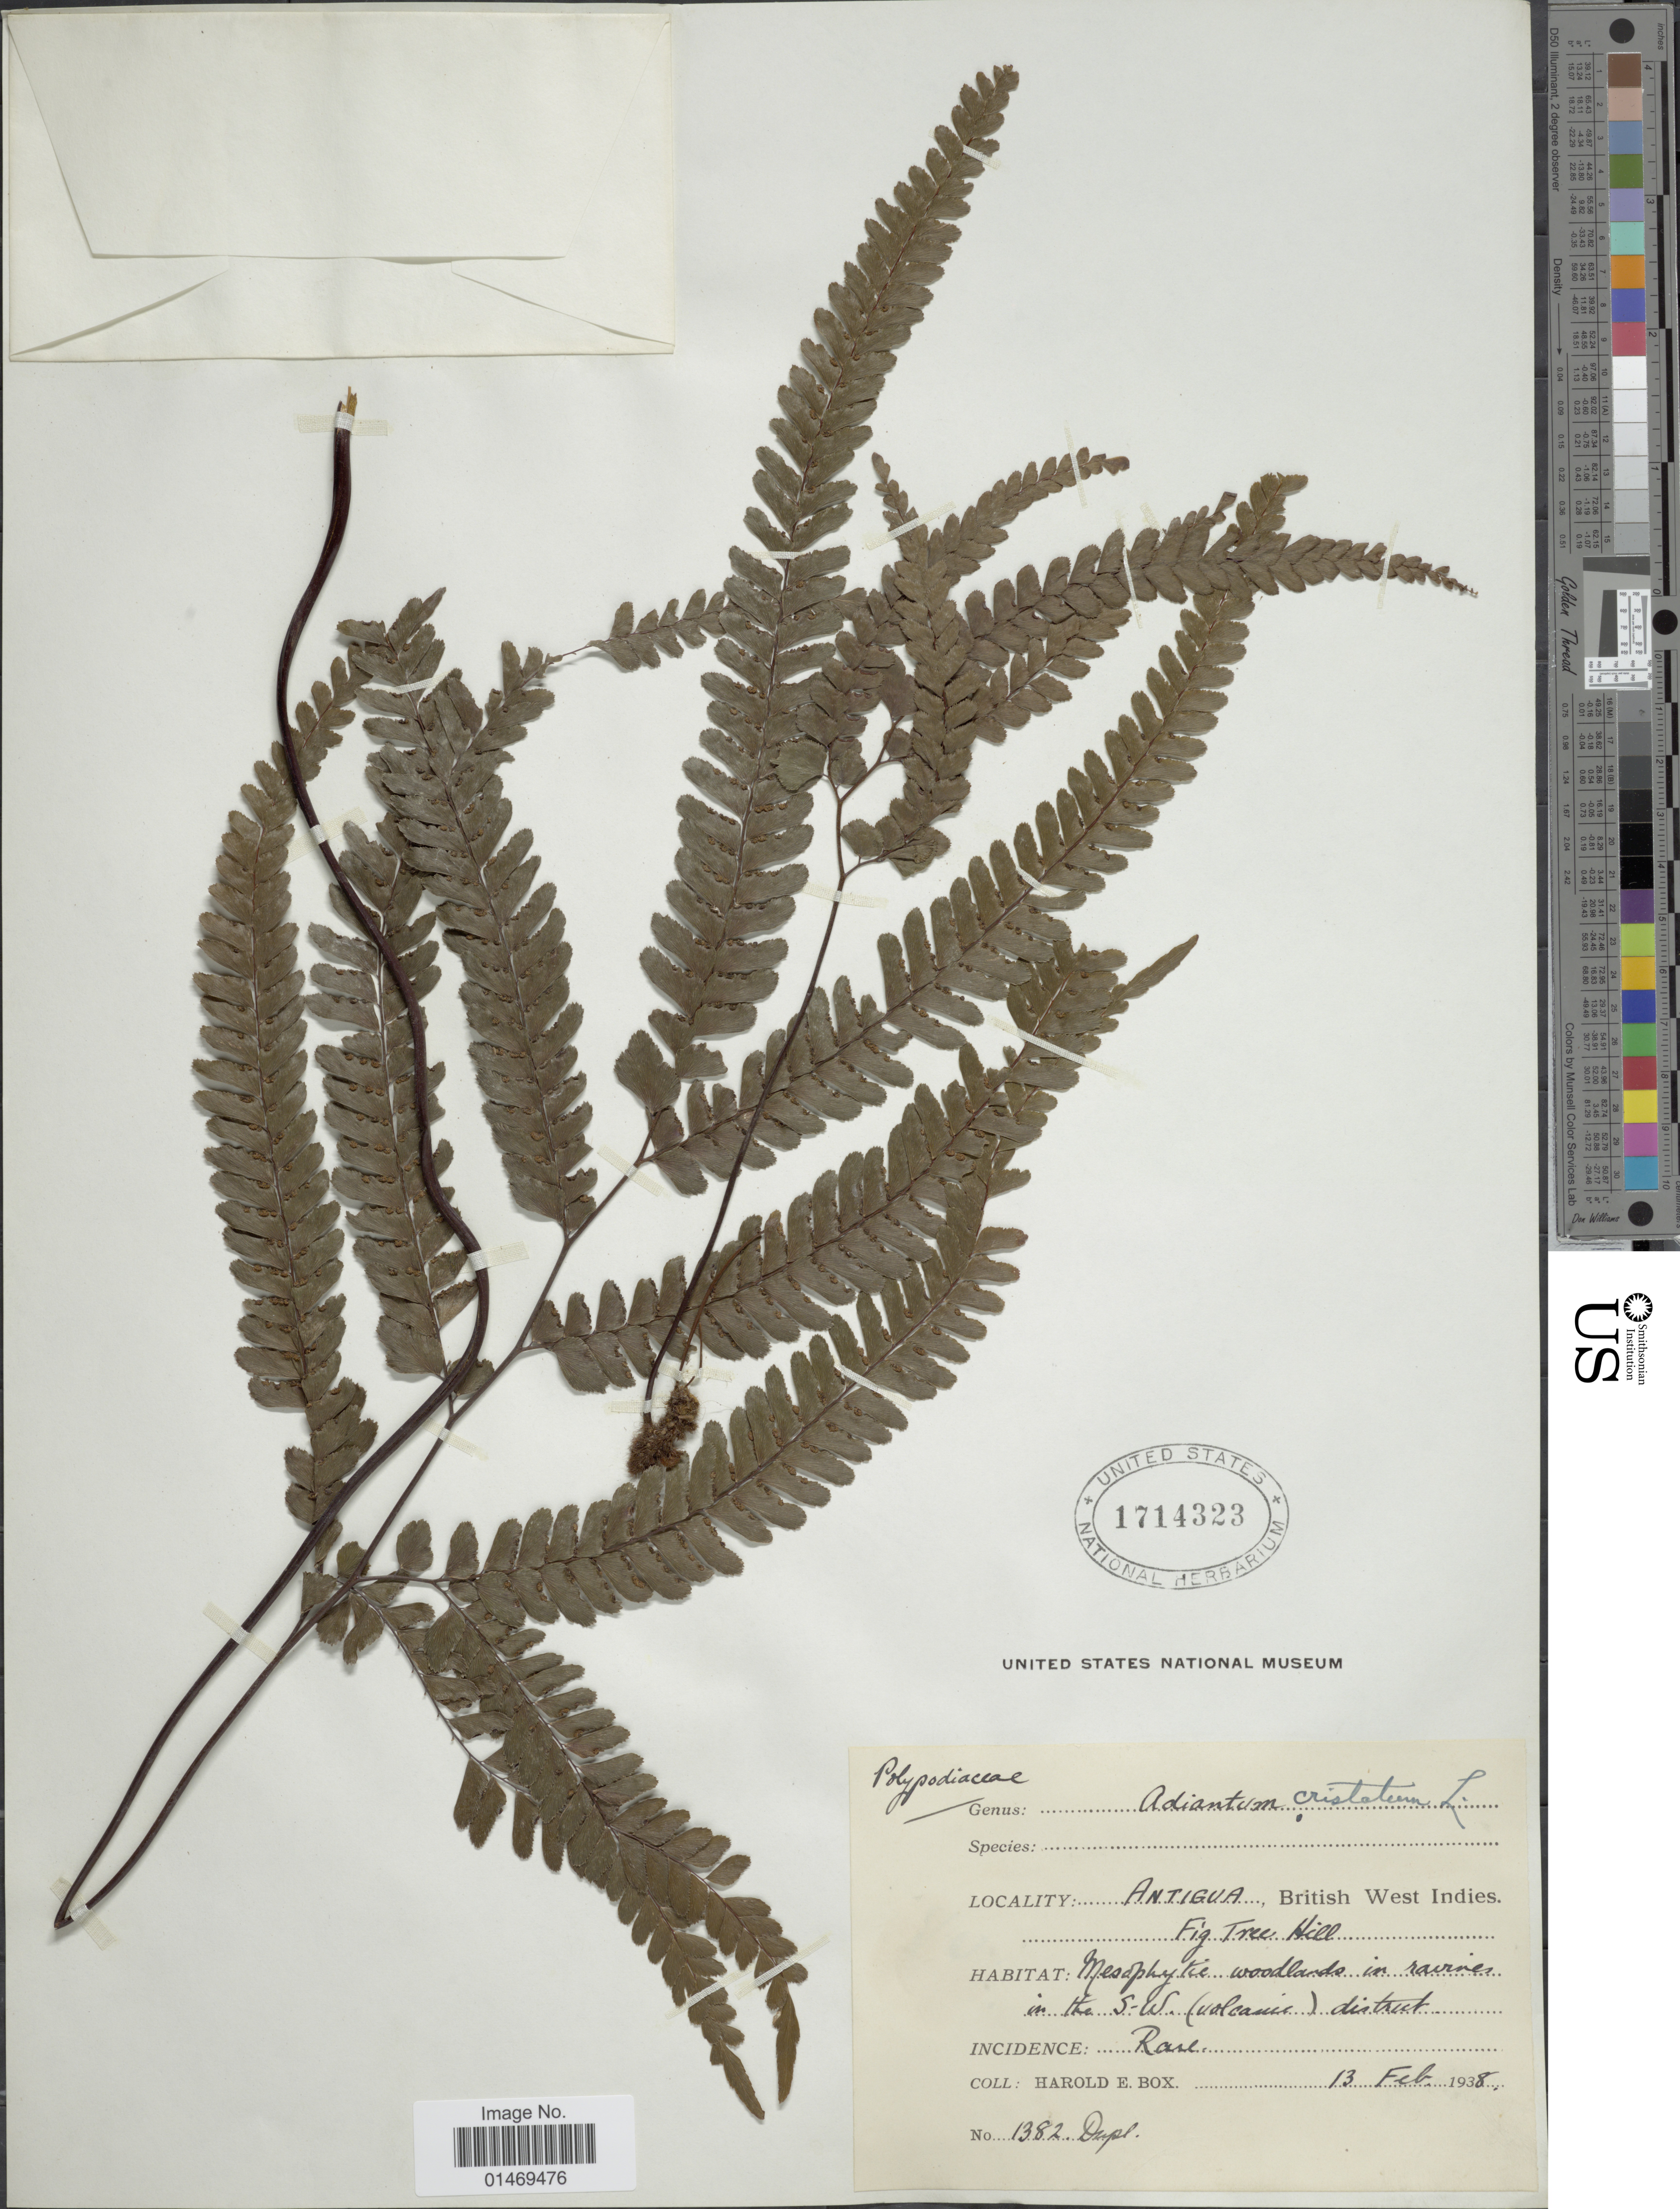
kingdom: Plantae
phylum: Tracheophyta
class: Polypodiopsida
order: Polypodiales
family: Pteridaceae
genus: Adiantum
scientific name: Adiantum pyramidale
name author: (L.) Willd.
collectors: H. E. Box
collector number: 1382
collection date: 1938-02-13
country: Antigua and Barbuda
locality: Antigua, British West Indies, Fig Tree Hill, in ravines in the S-W. (volcanic) district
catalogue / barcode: US 1714323